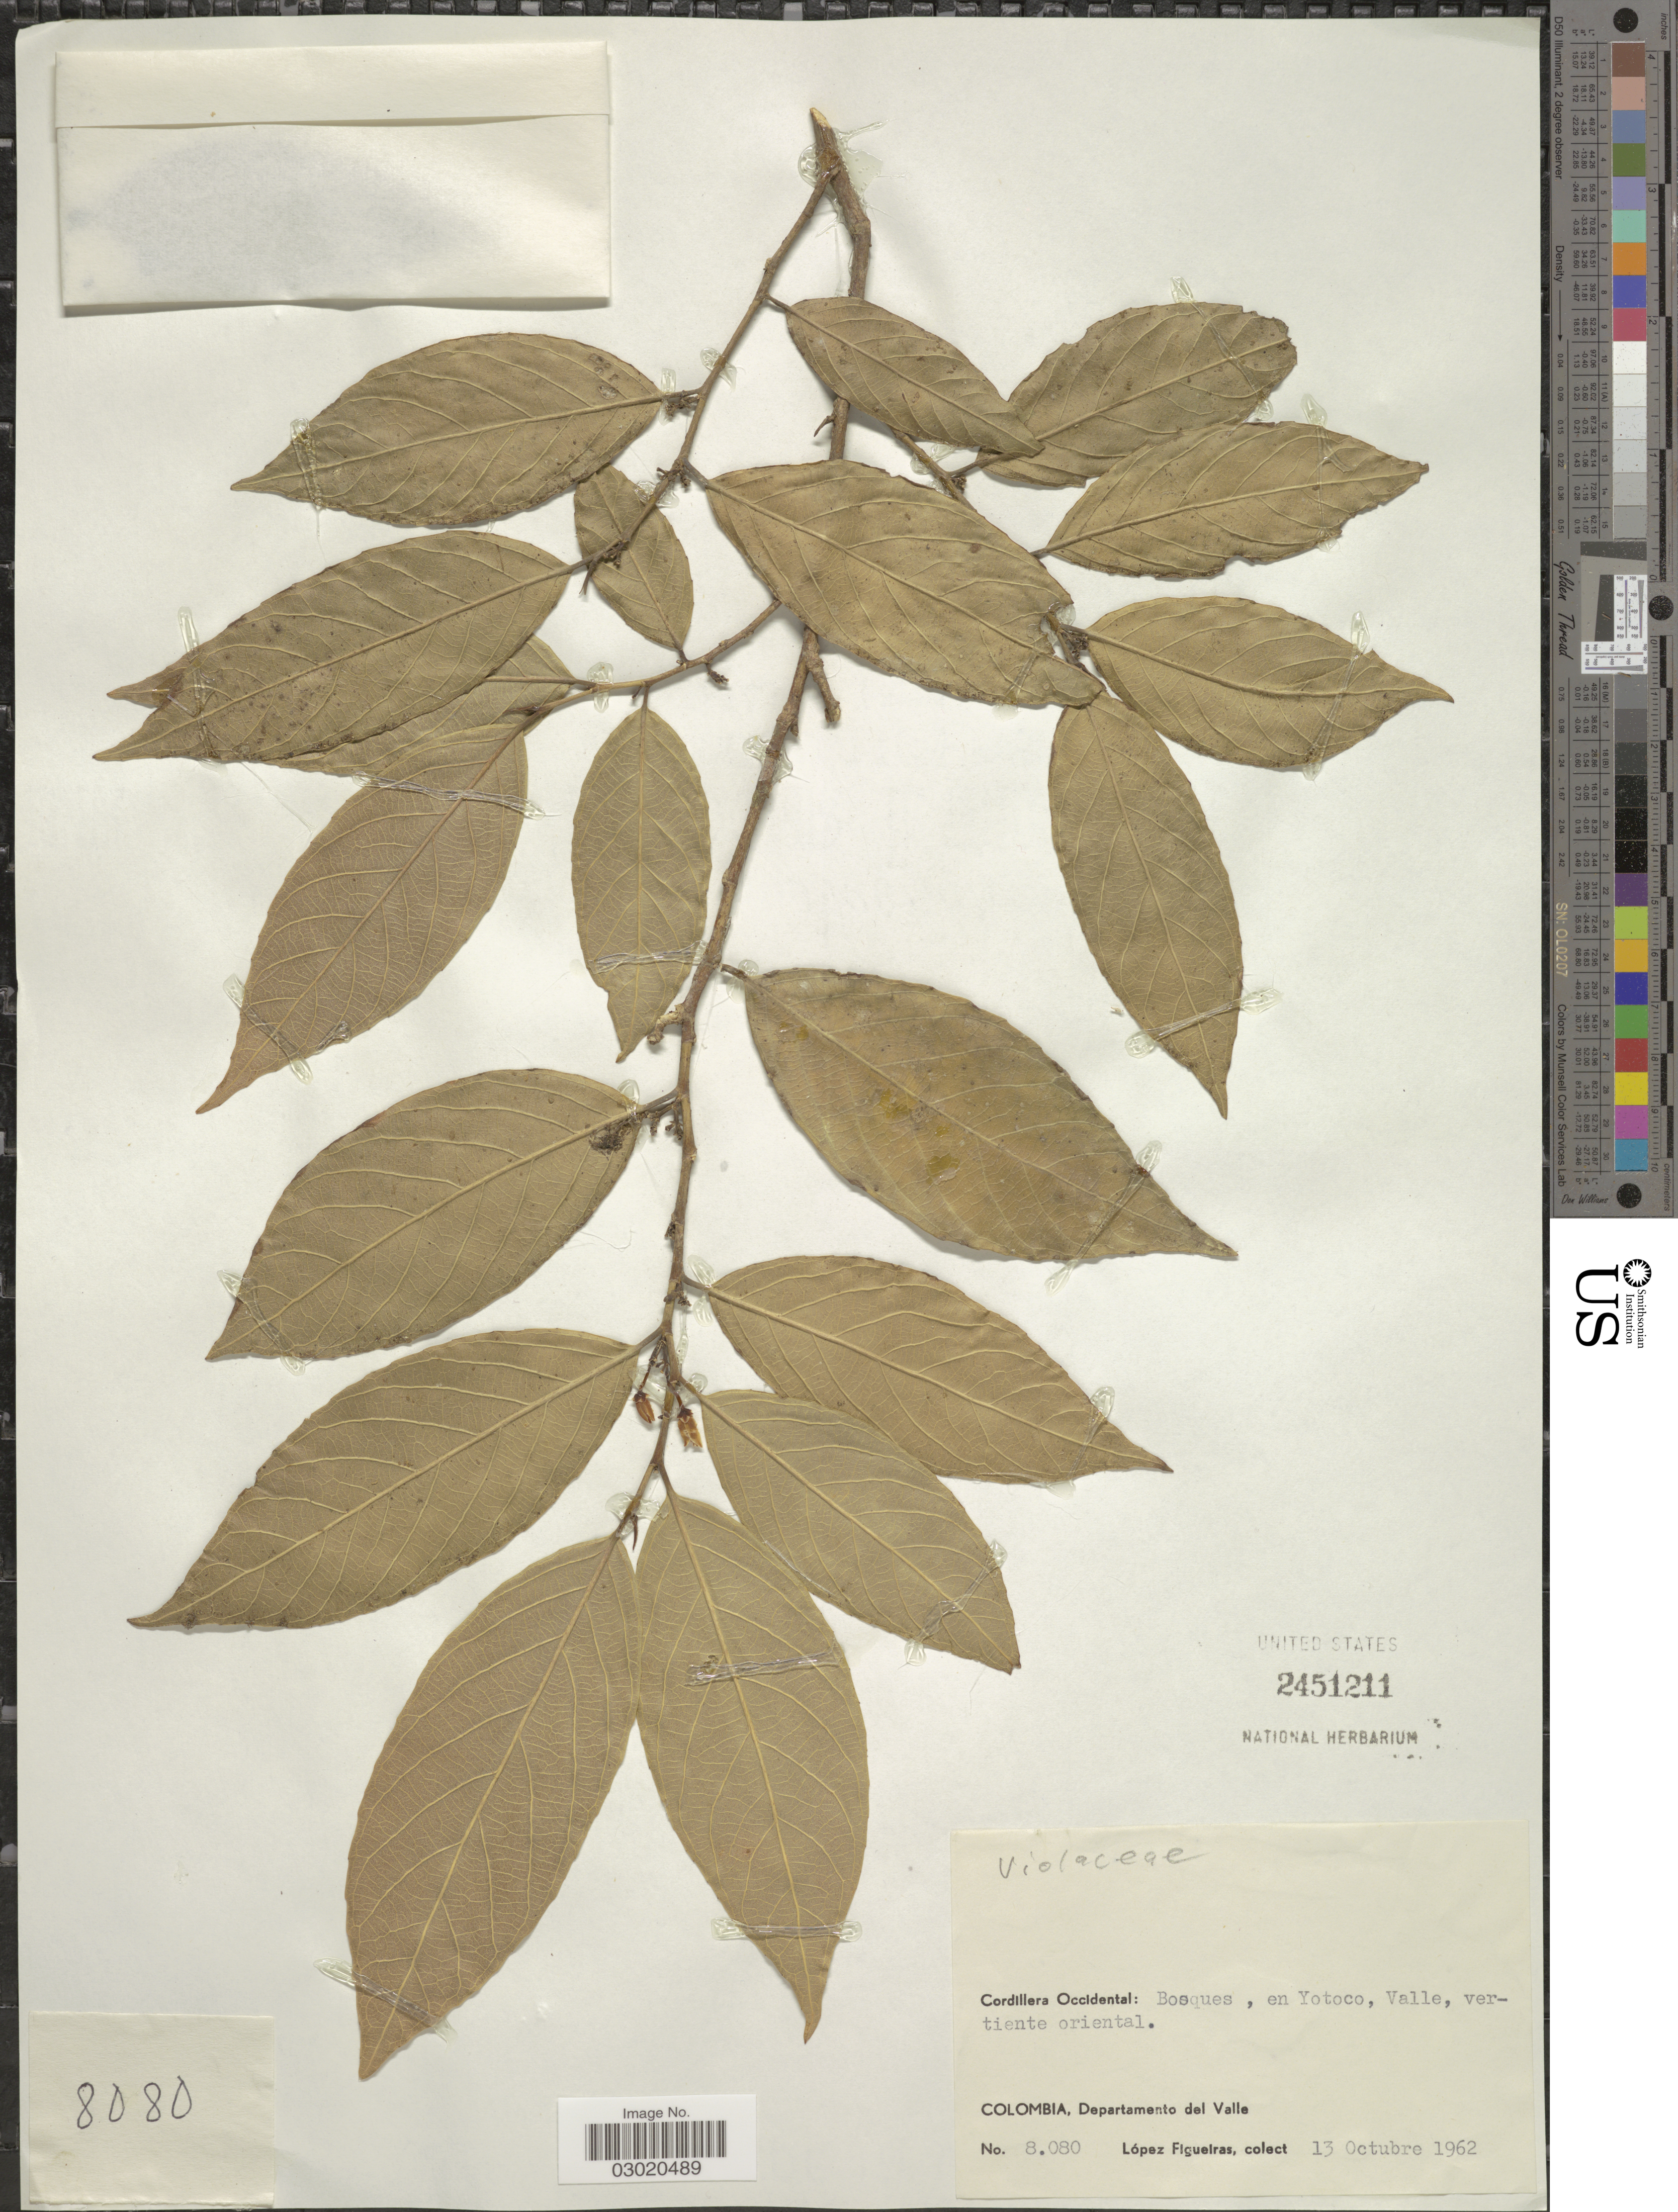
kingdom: Plantae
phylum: Tracheophyta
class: Magnoliopsida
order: Malpighiales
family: Violaceae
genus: Gloeospermum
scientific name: Gloeospermum sp.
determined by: Hoyos-Gomez, S. E.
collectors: M. López Figueiras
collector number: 8080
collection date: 1962-10-13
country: Colombia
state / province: Valle del Cauca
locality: Cordillera Occidental: Bosques, en Yotoco, Valle, vertiente oriental, Departamento del Valle.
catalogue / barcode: US 2451211